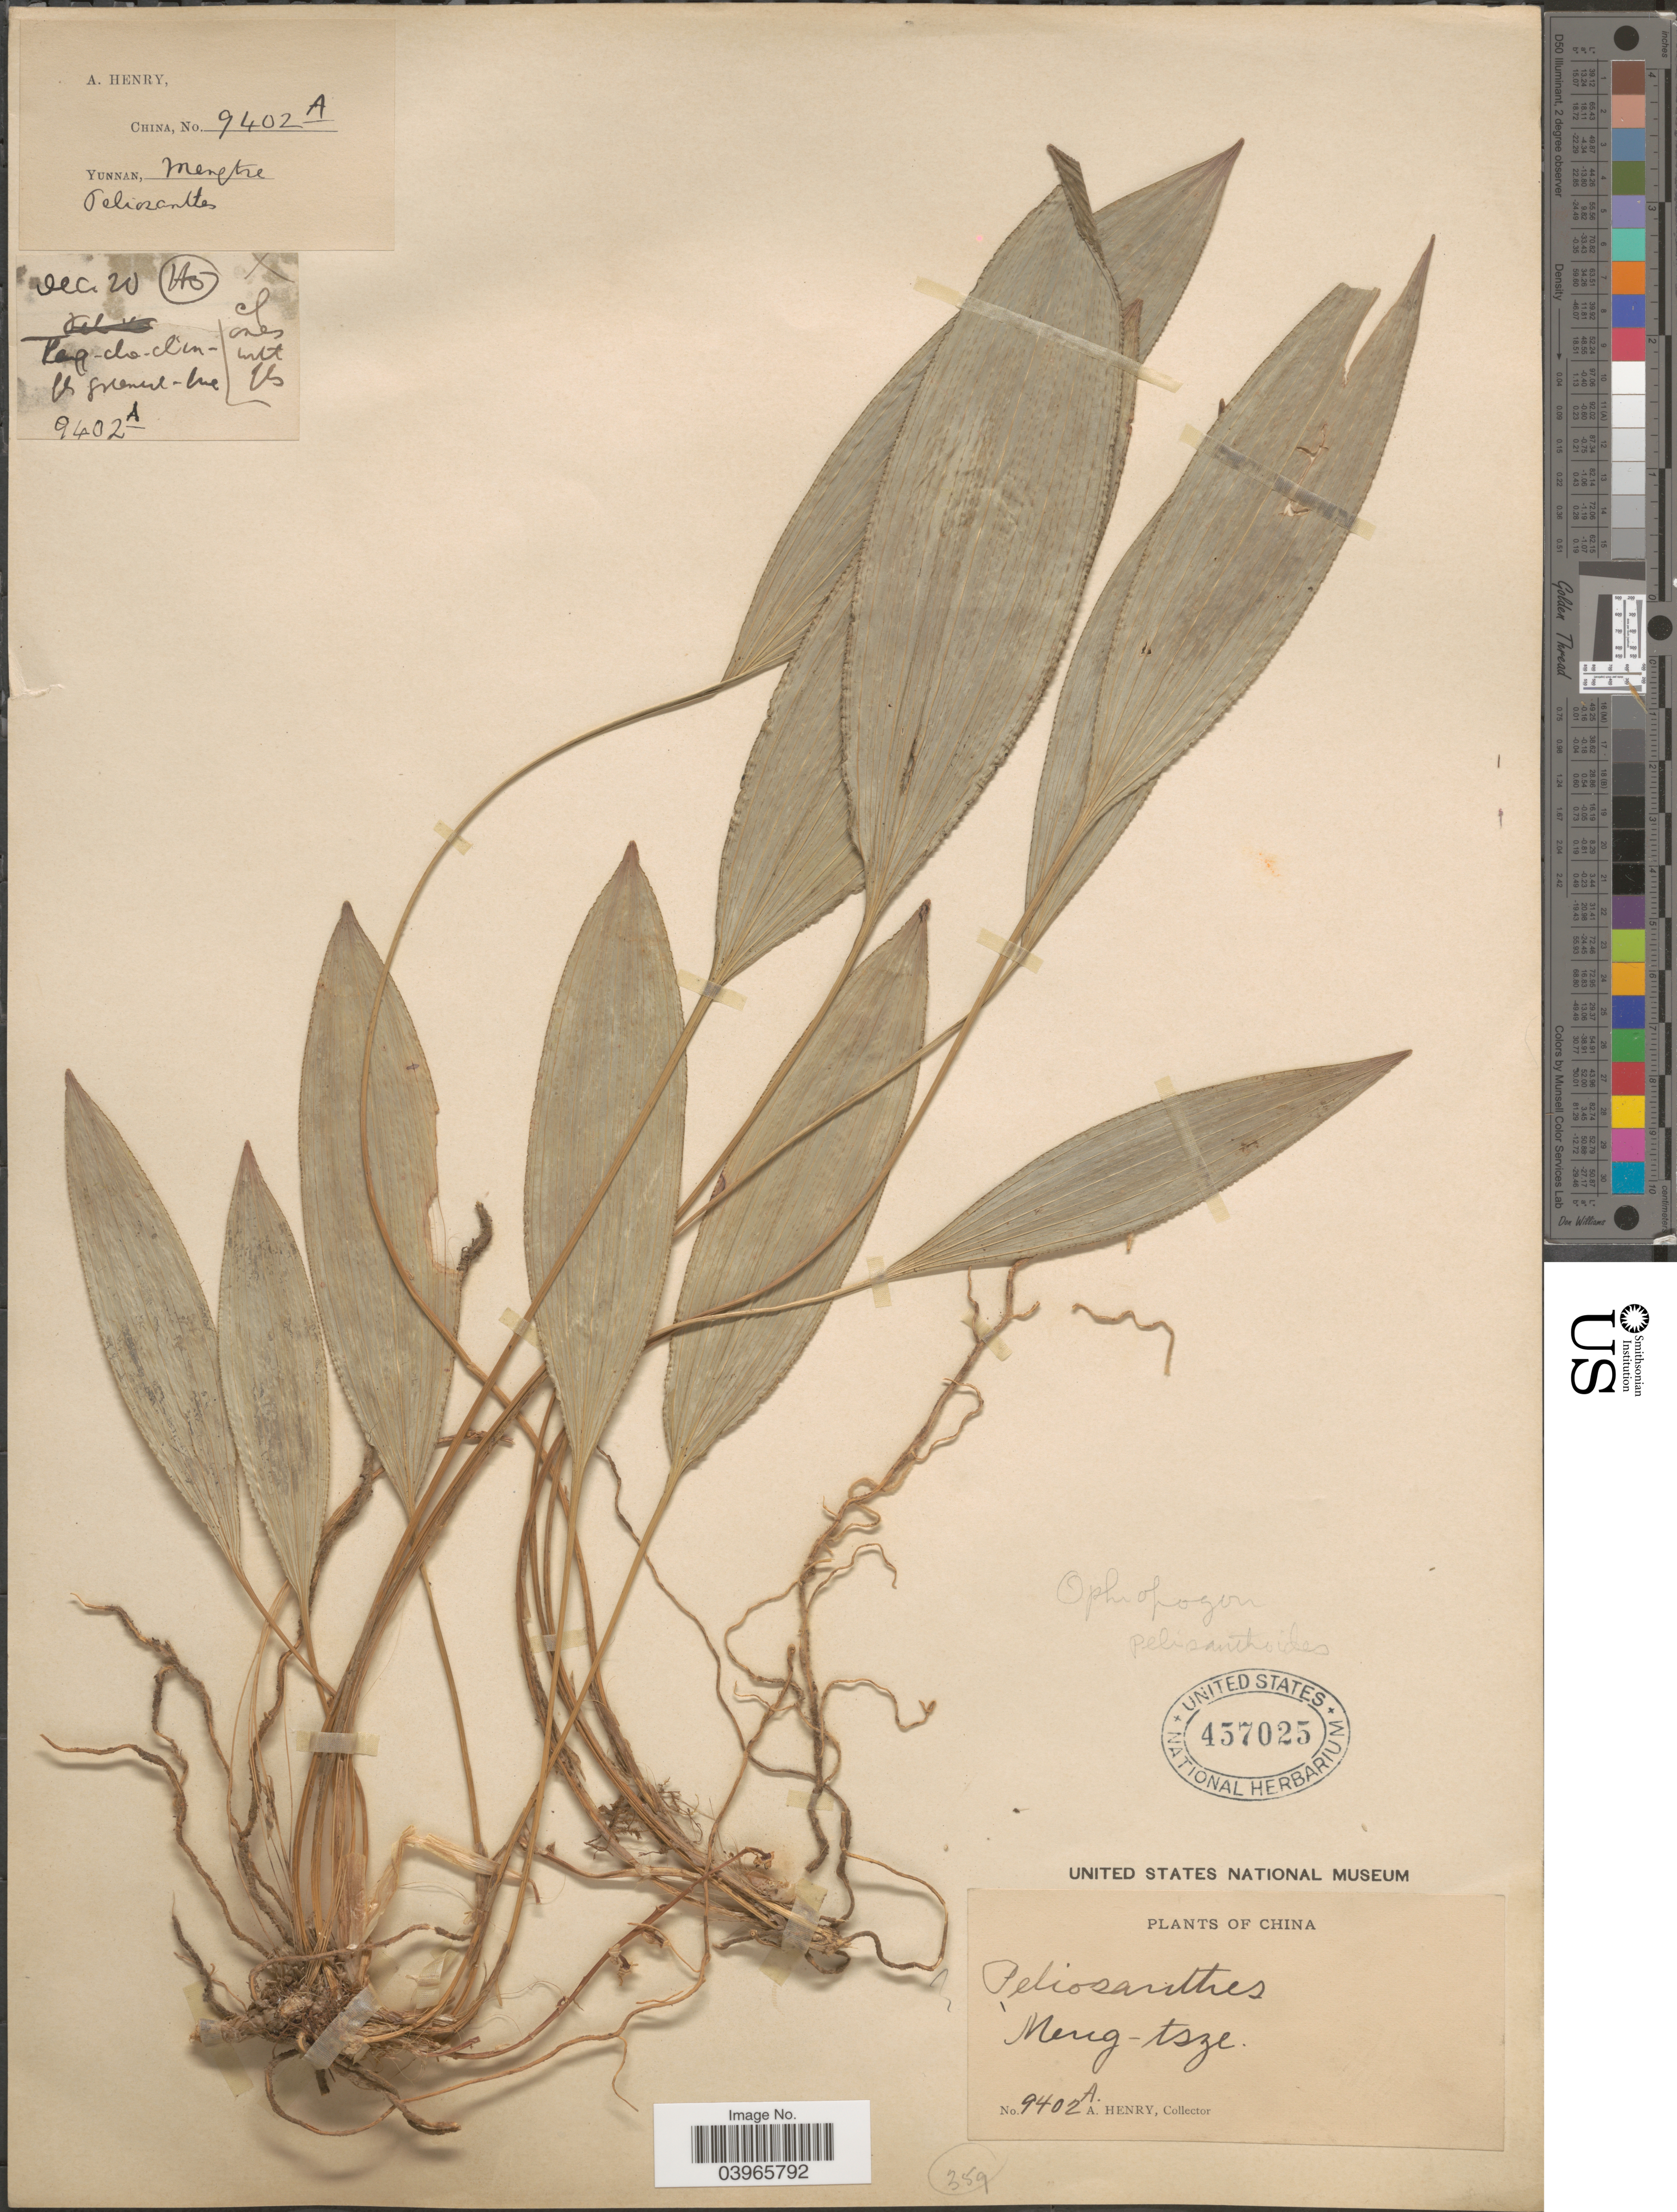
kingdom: Plantae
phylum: Tracheophyta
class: Liliopsida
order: Asparagales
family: Asparagaceae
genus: Ophiopogon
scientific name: Ophiopogon peliosanthoides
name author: F.T. Wang & Tang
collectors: A. Henry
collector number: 9402 A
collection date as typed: Transcribed d/m/y: /12/20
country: China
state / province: Yunnan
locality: Meng-tsze. Lap-cho-tien.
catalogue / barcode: US 457025